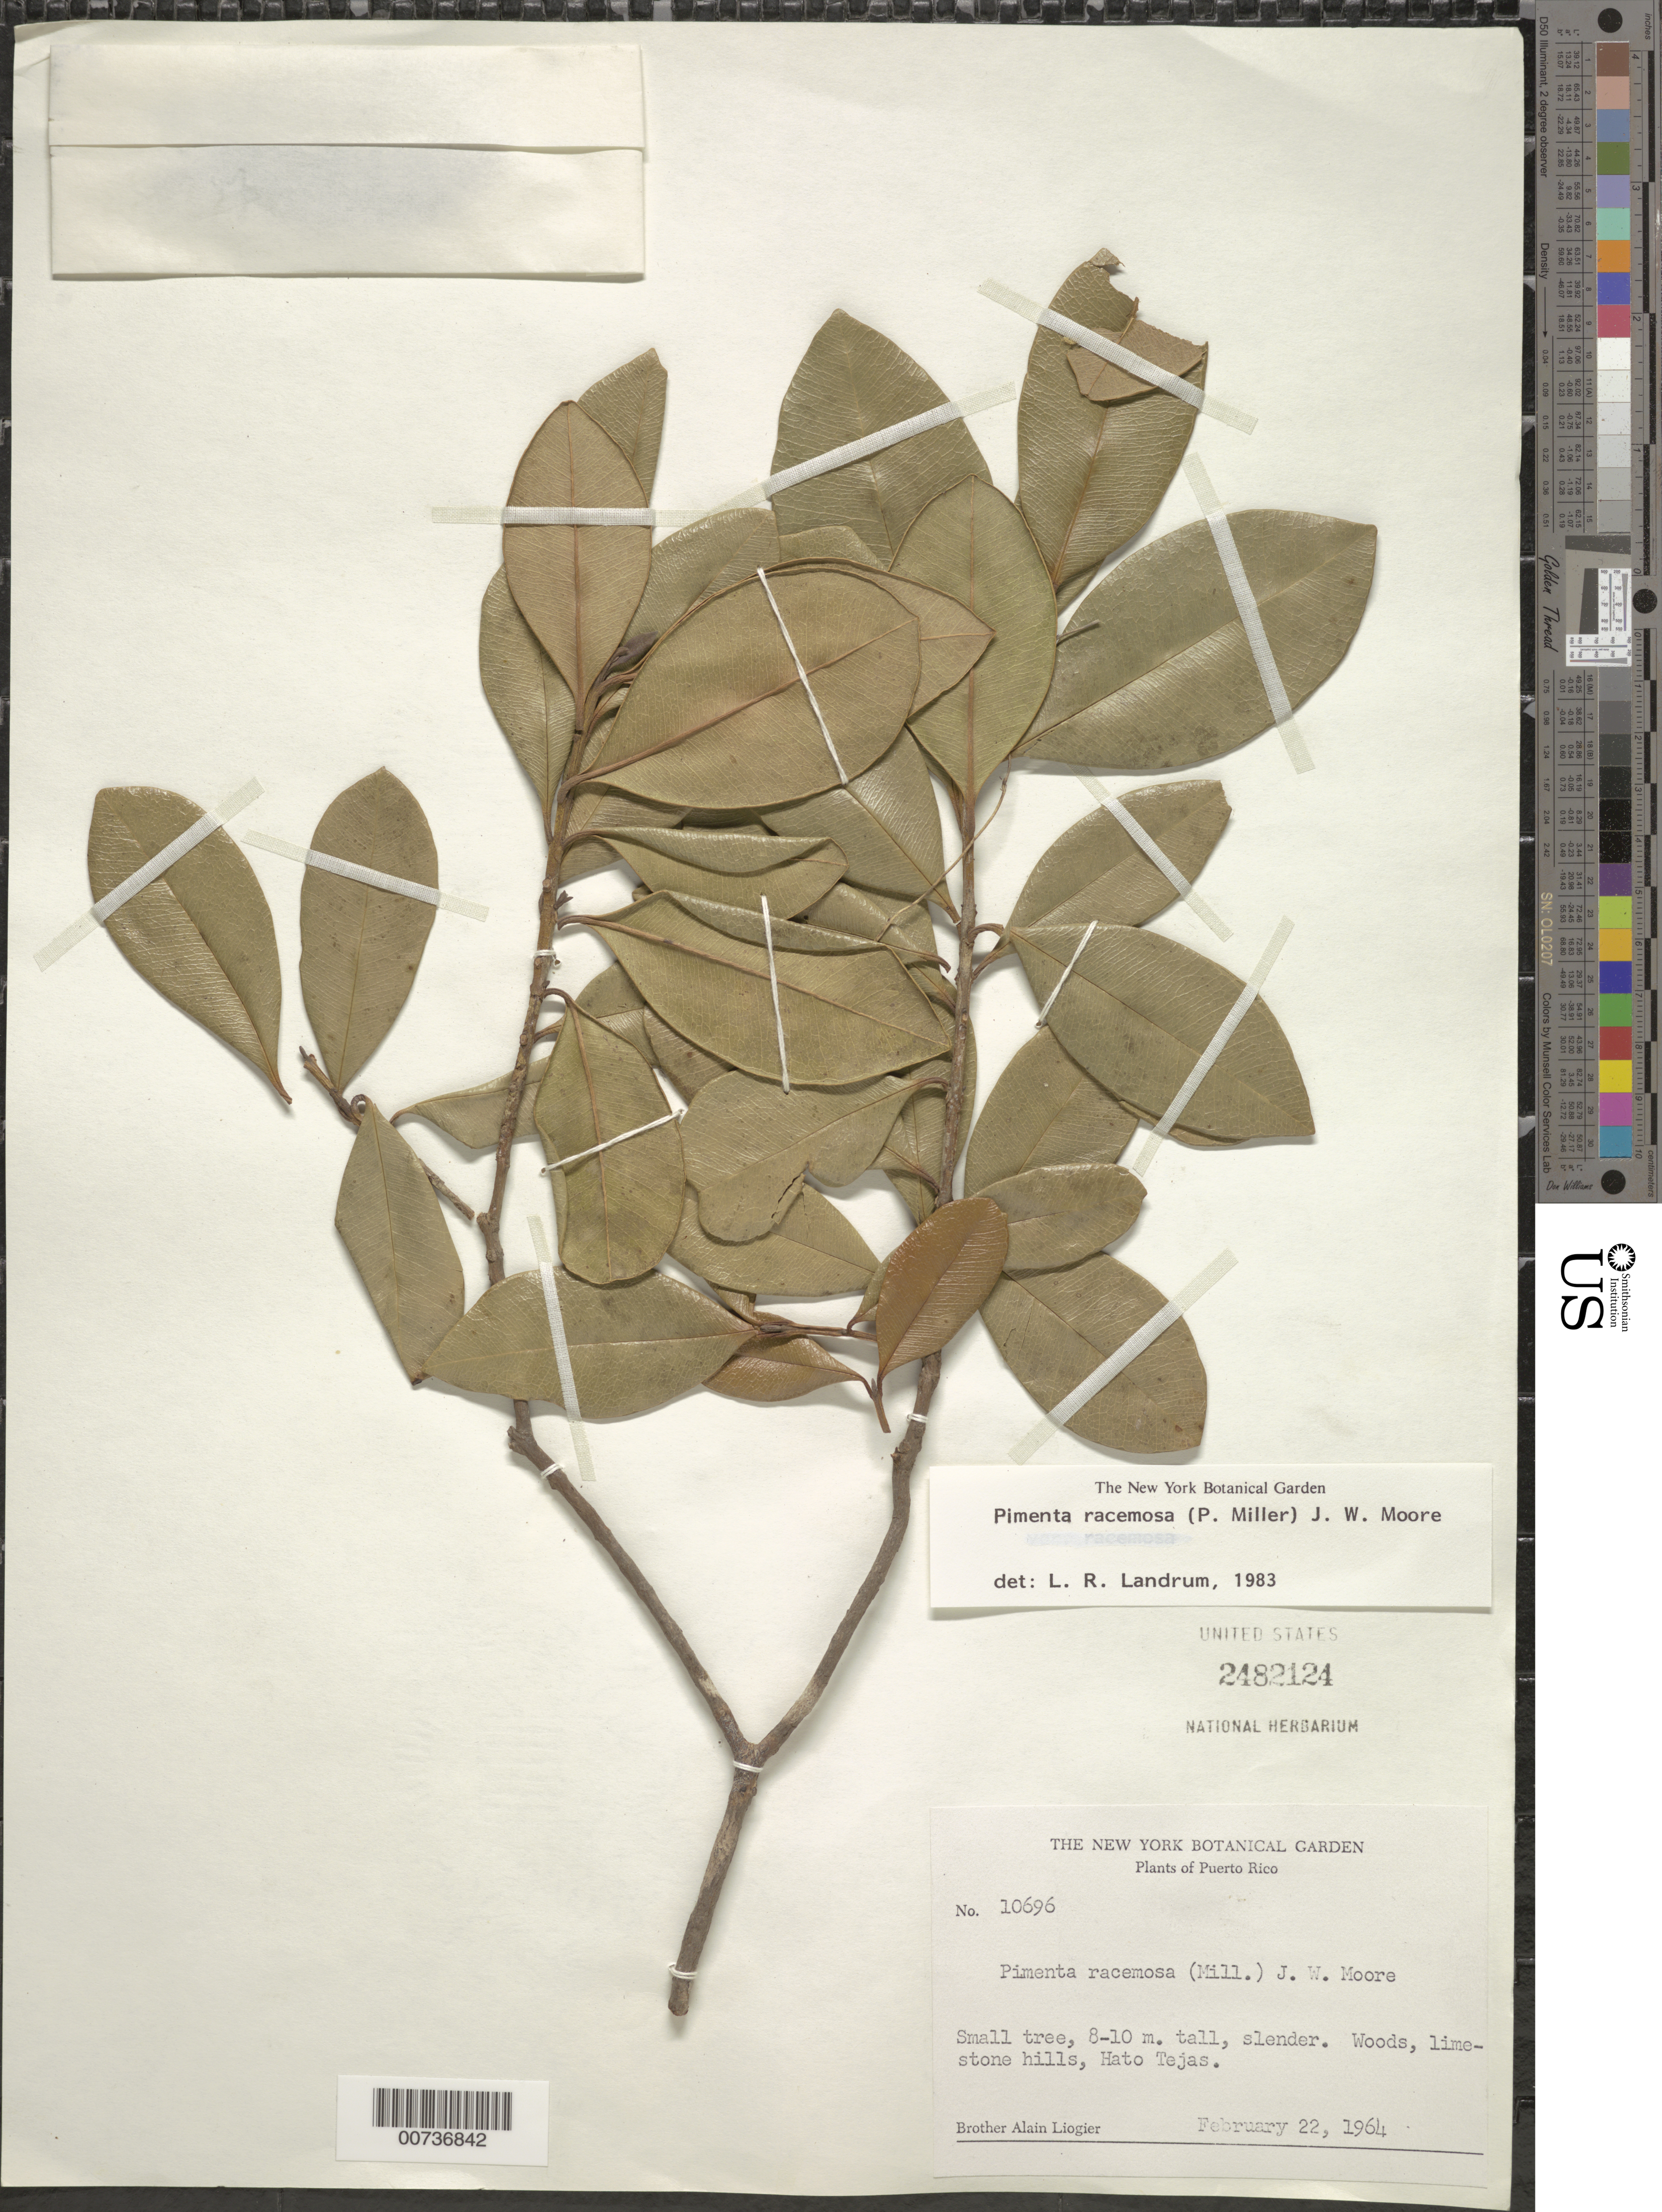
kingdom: Plantae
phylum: Tracheophyta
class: Magnoliopsida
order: Myrtales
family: Myrtaceae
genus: Pimenta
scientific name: Pimenta racemosa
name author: (Mill.) J.W. Moore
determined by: Landrum, L. R.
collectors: A. H. Liogier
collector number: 10696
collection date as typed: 22 Feb 1964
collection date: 1964-02-22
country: Puerto Rico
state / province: Bayamón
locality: Hato Tejas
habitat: Woods, limestone hills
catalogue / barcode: US 2482124